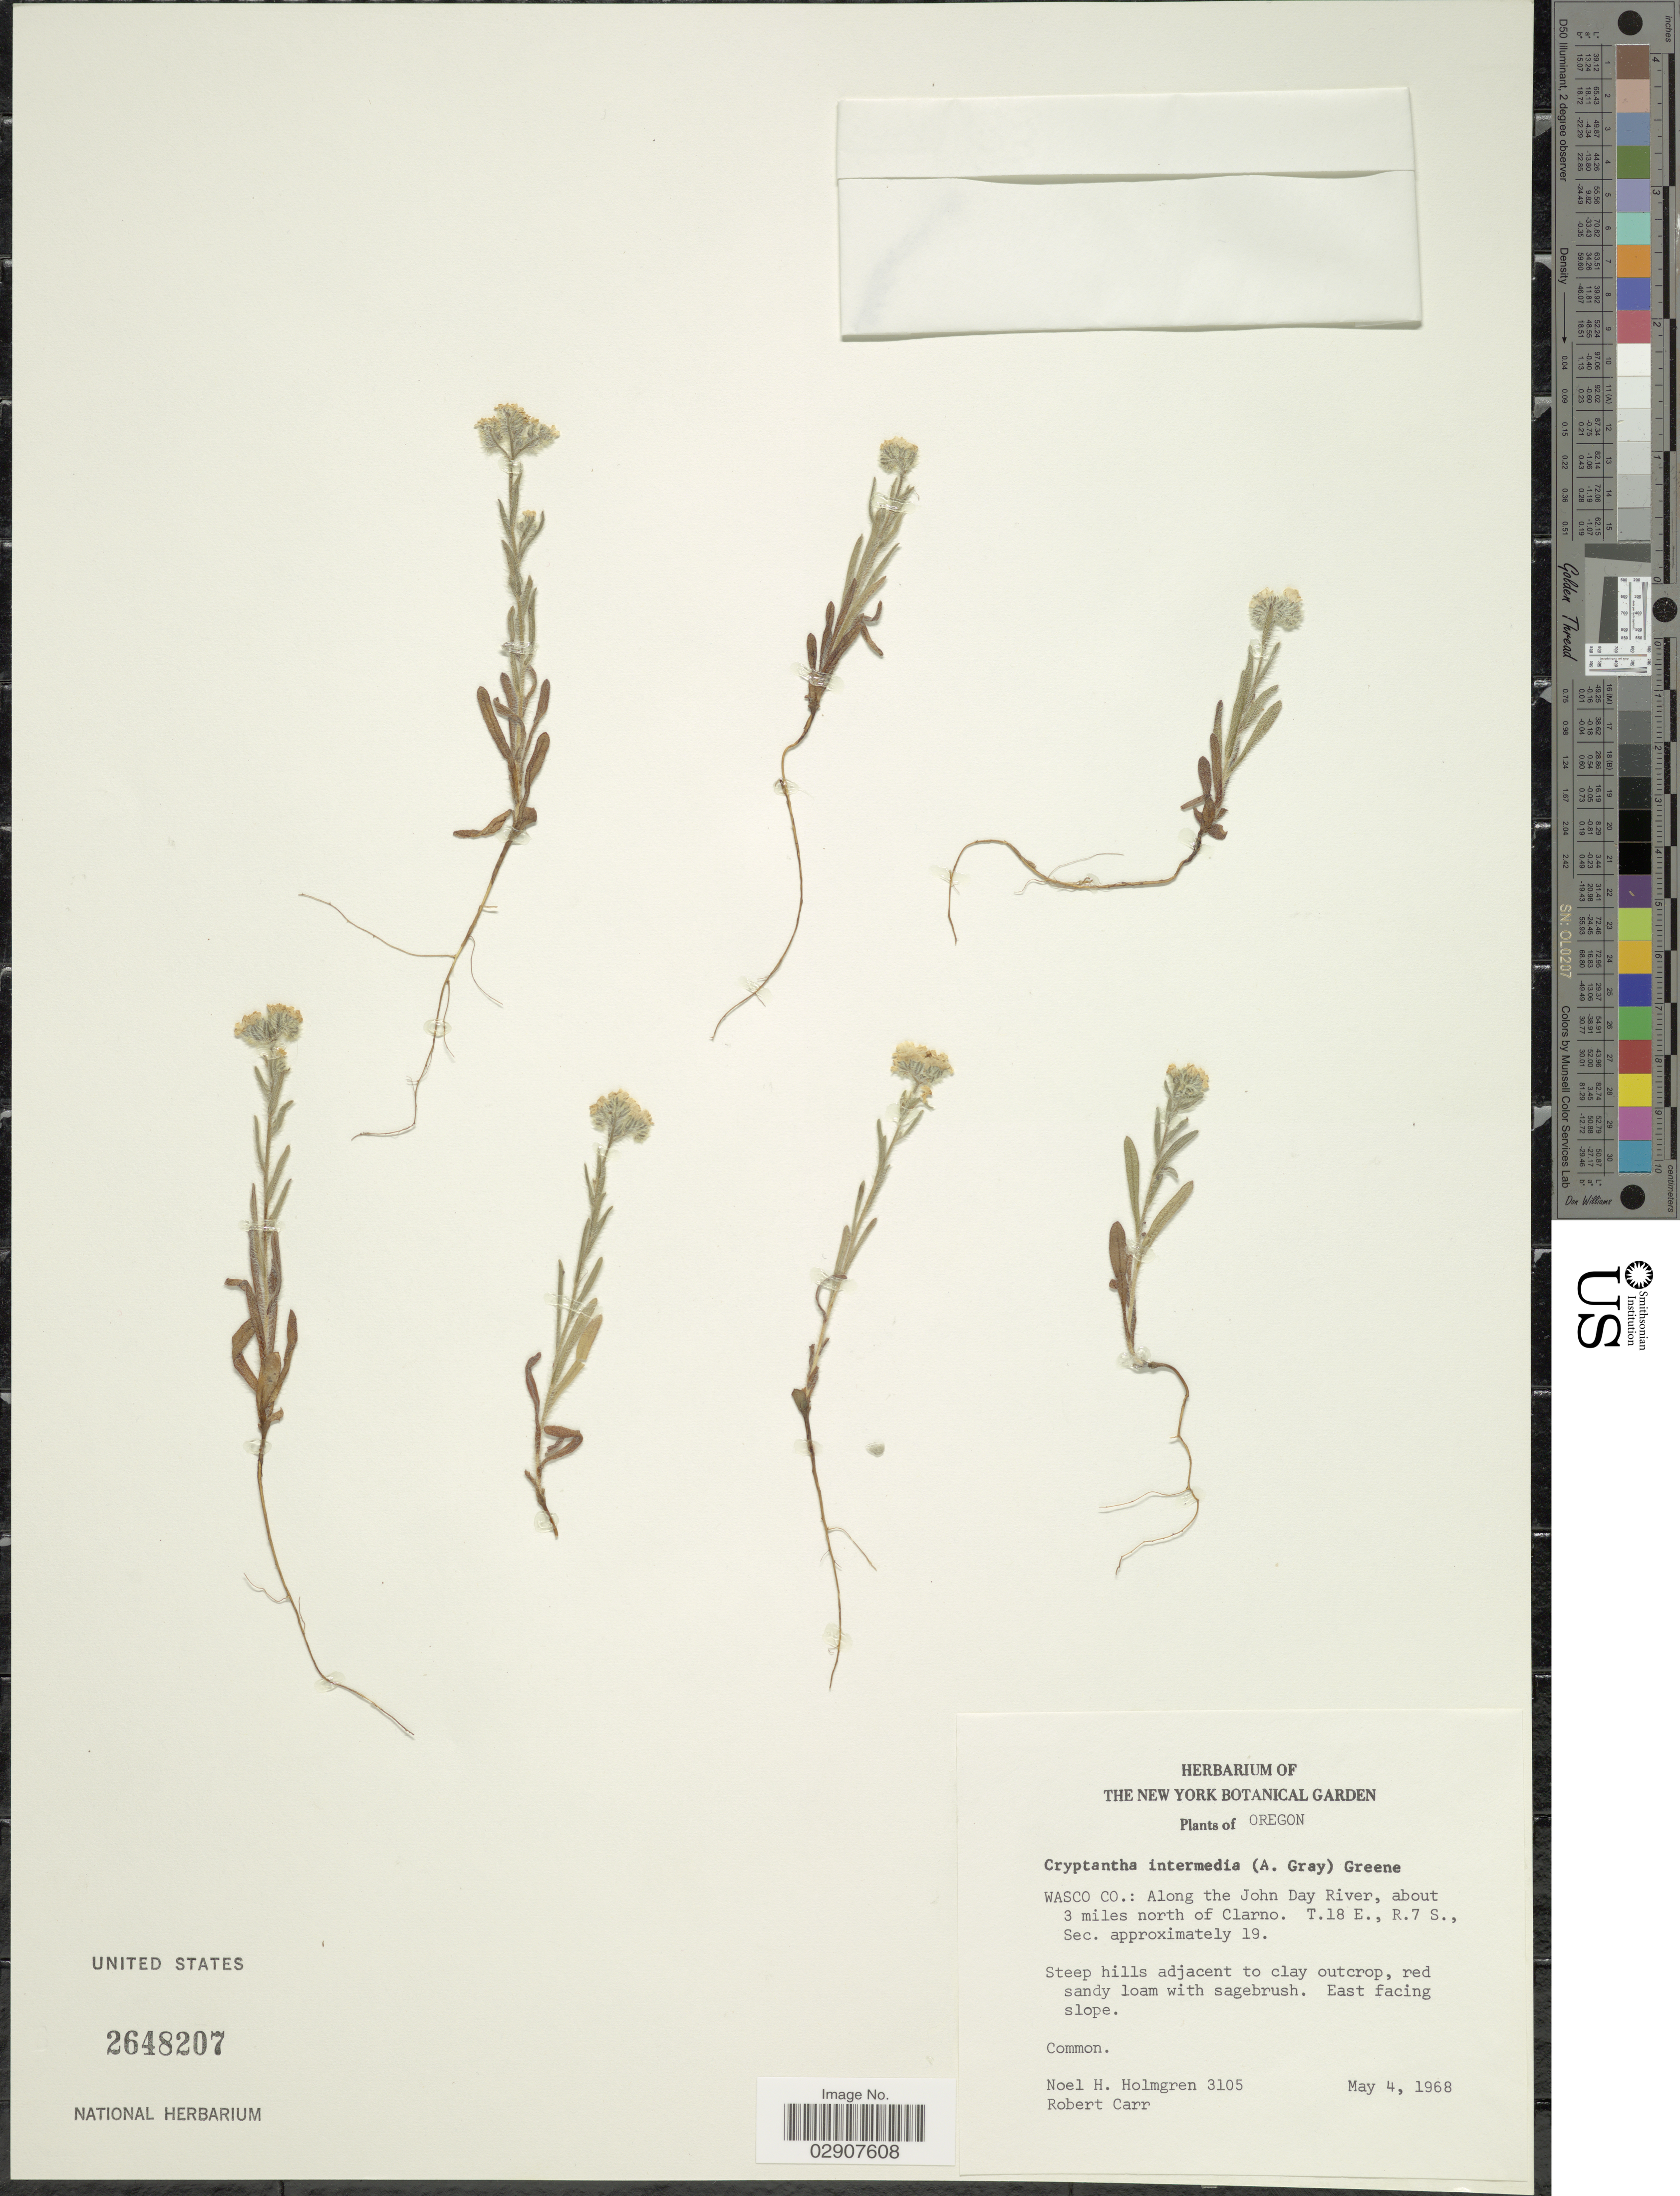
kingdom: Plantae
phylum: Tracheophyta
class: Magnoliopsida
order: Boraginales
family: Boraginaceae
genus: Cryptantha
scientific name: Cryptantha intermedia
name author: (A. Gray) Greene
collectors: N. H. Holmgren & R. Carr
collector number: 3105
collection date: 1968-05-04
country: United States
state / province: Oregon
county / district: Wasco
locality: Wasco Co.: Along the John Day River, about 3 miles north of Clarno. T18E R7S Sec. approximately 19.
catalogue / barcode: US 2648207